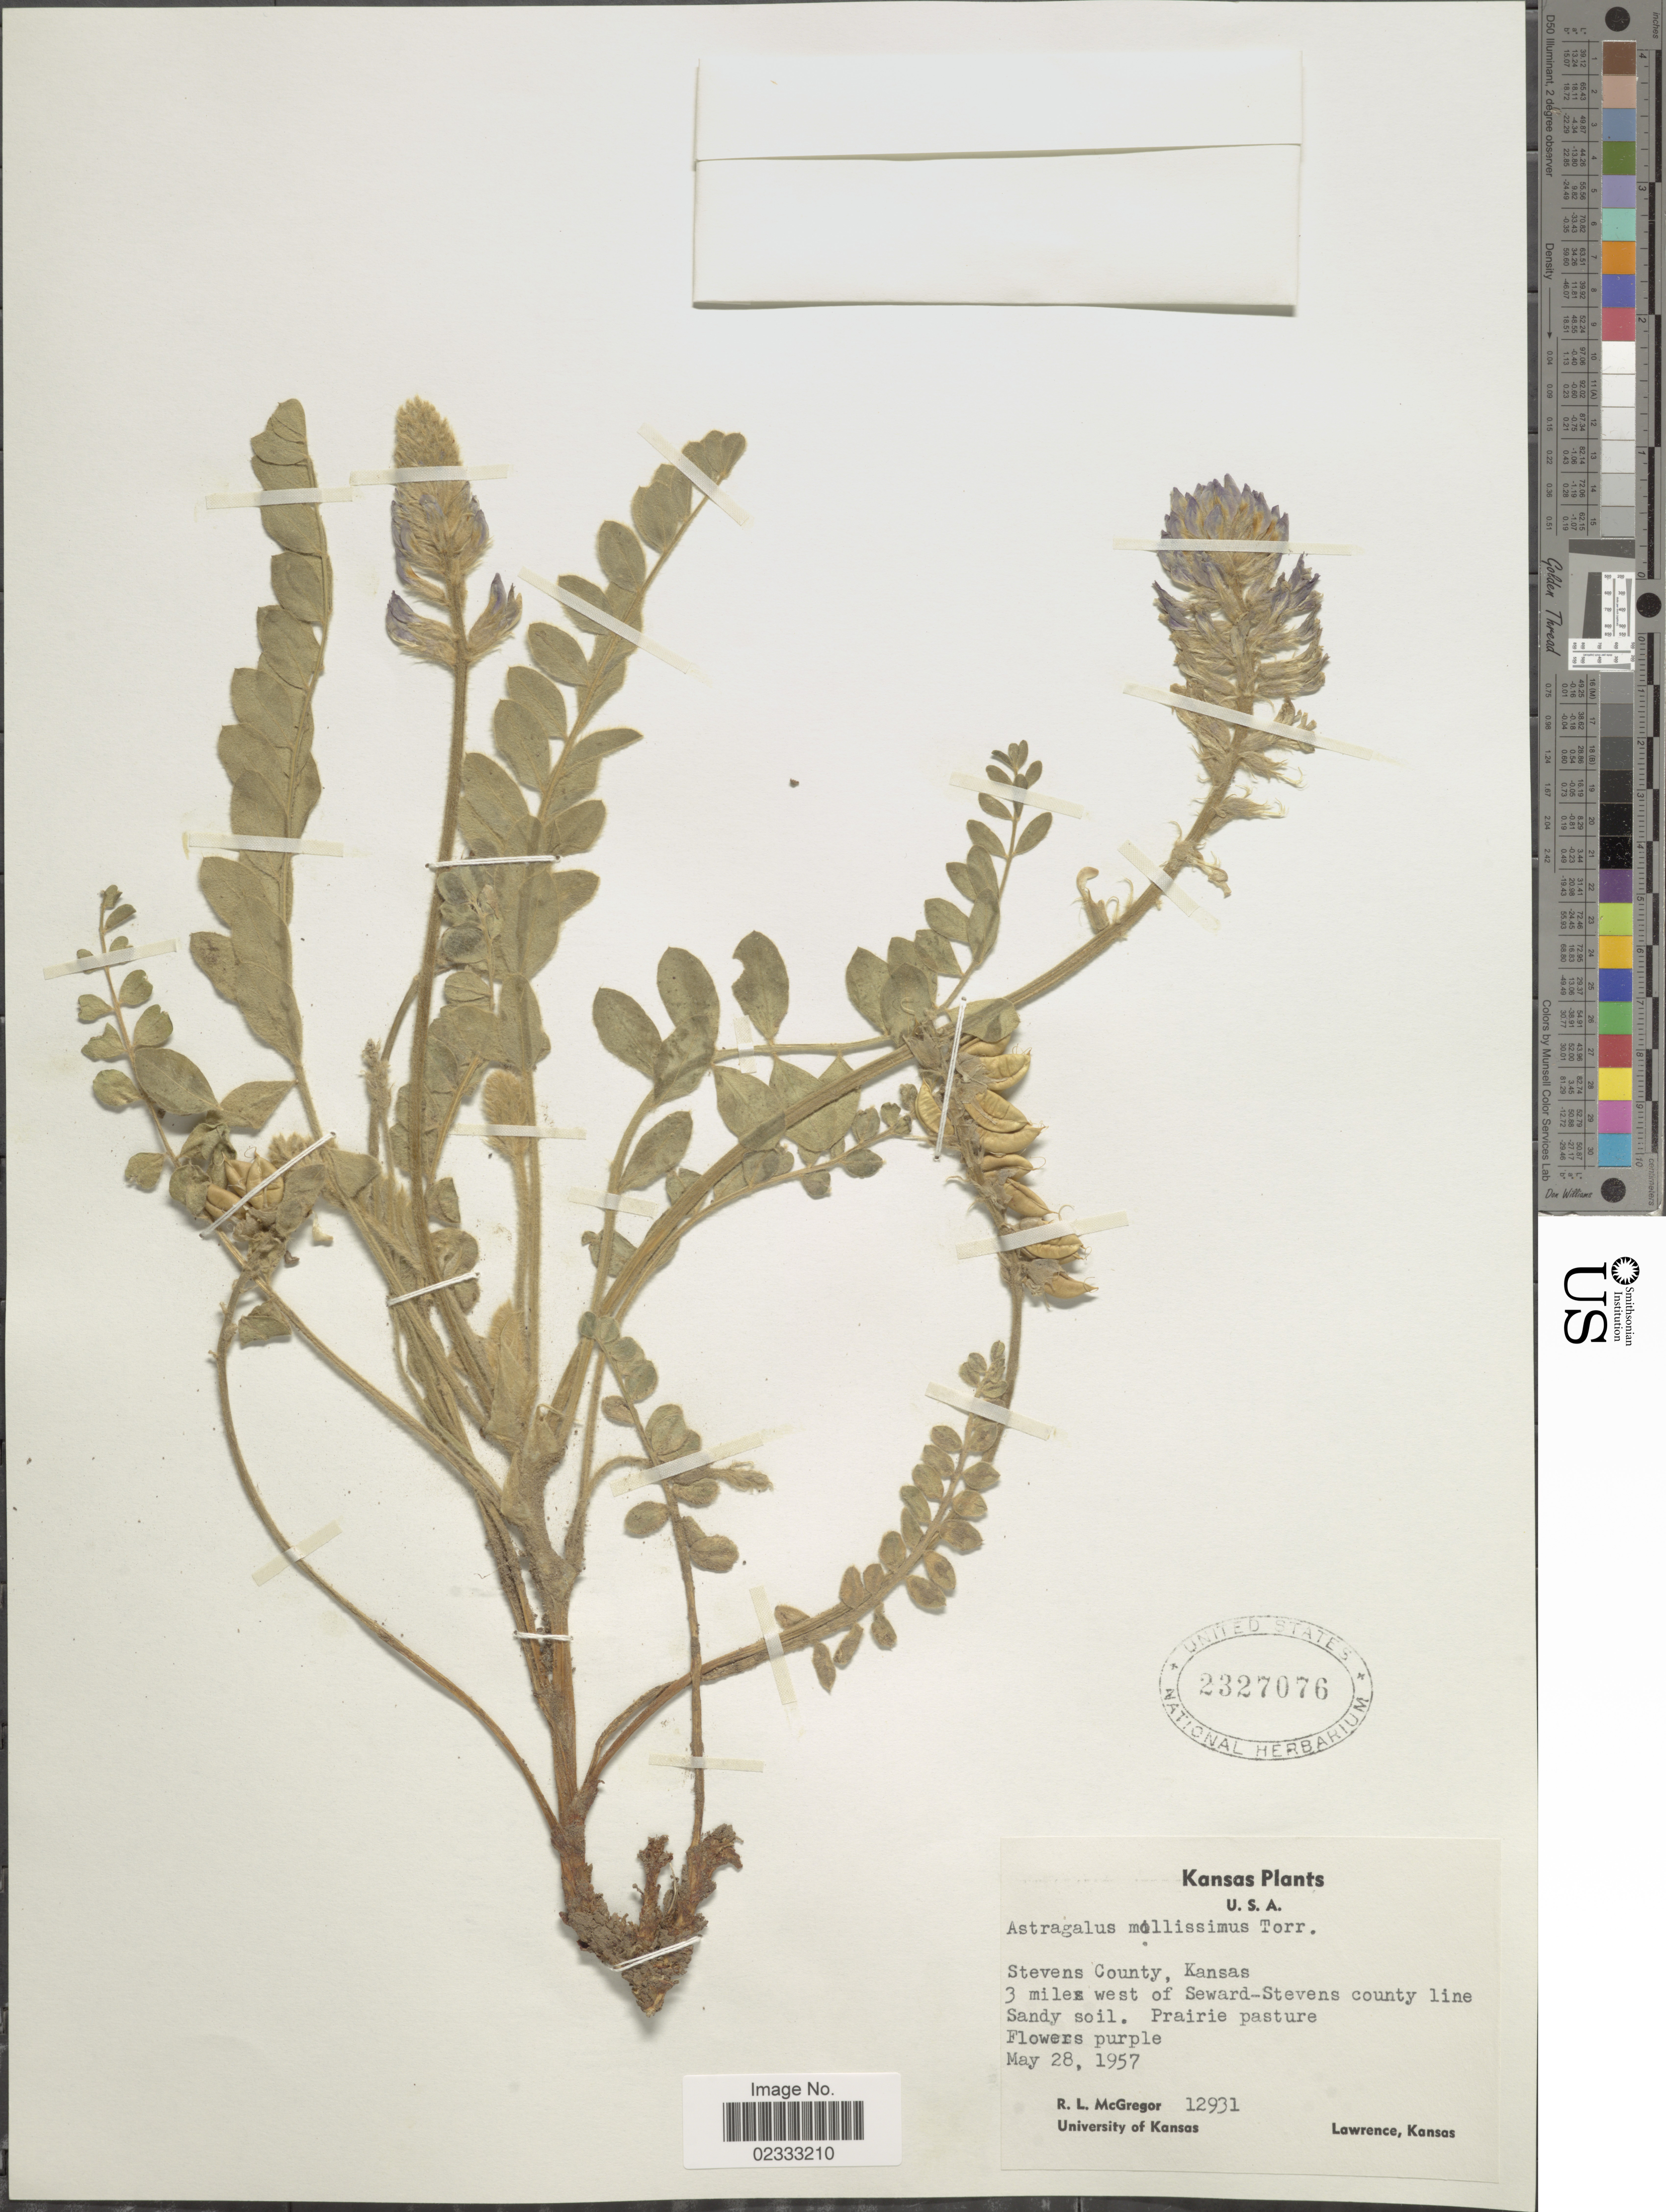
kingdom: Plantae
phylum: Tracheophyta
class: Magnoliopsida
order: Fabales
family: Fabaceae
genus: Astragalus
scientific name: Astragalus mollissimus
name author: Torr.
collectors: R. McGregor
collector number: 12931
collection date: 1957-05-28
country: United States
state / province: Kansas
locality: Kansas, Stevens County, Kansas. 3 miles west of Seward-Stevens county line.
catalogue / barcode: US 2327076